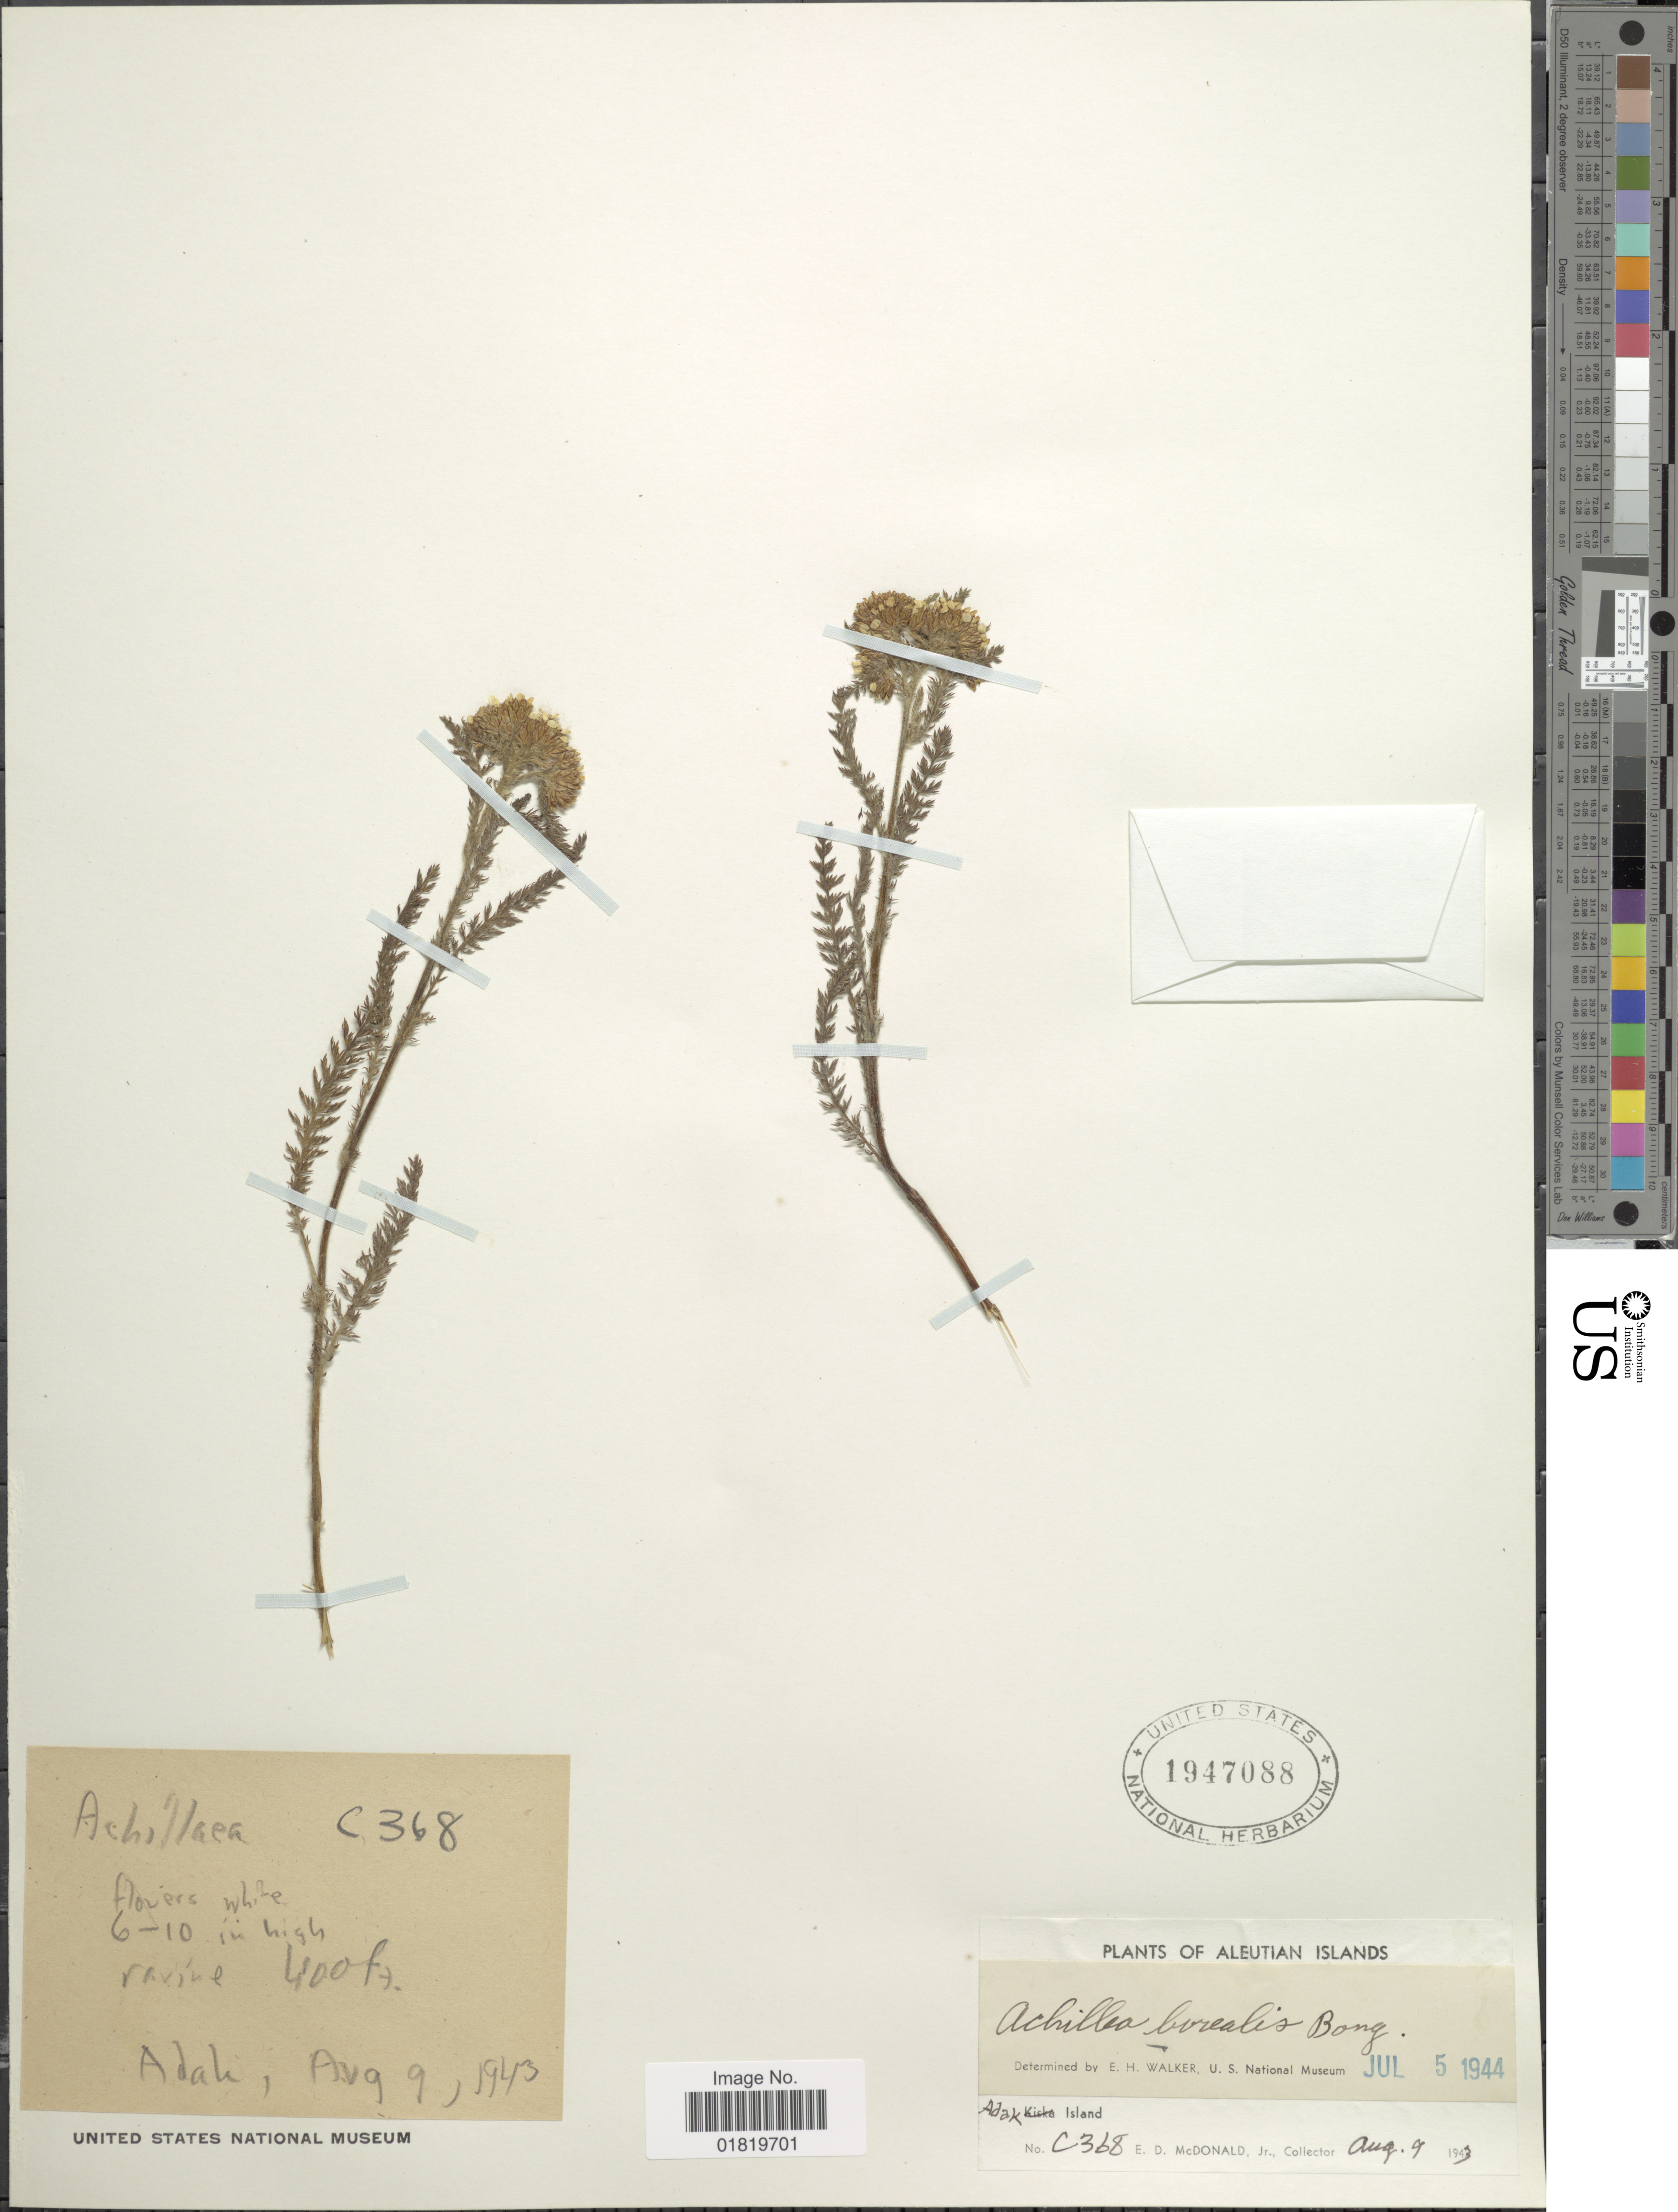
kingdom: Plantae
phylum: Tracheophyta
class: Magnoliopsida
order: Asterales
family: Asteraceae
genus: Achillea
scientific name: Achillea borealis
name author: Bong.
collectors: E. D. McDonald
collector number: C368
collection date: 1943-08-09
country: United States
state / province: Alaska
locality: Aleutian Islands, Adak Island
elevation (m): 122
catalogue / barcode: US 1947088